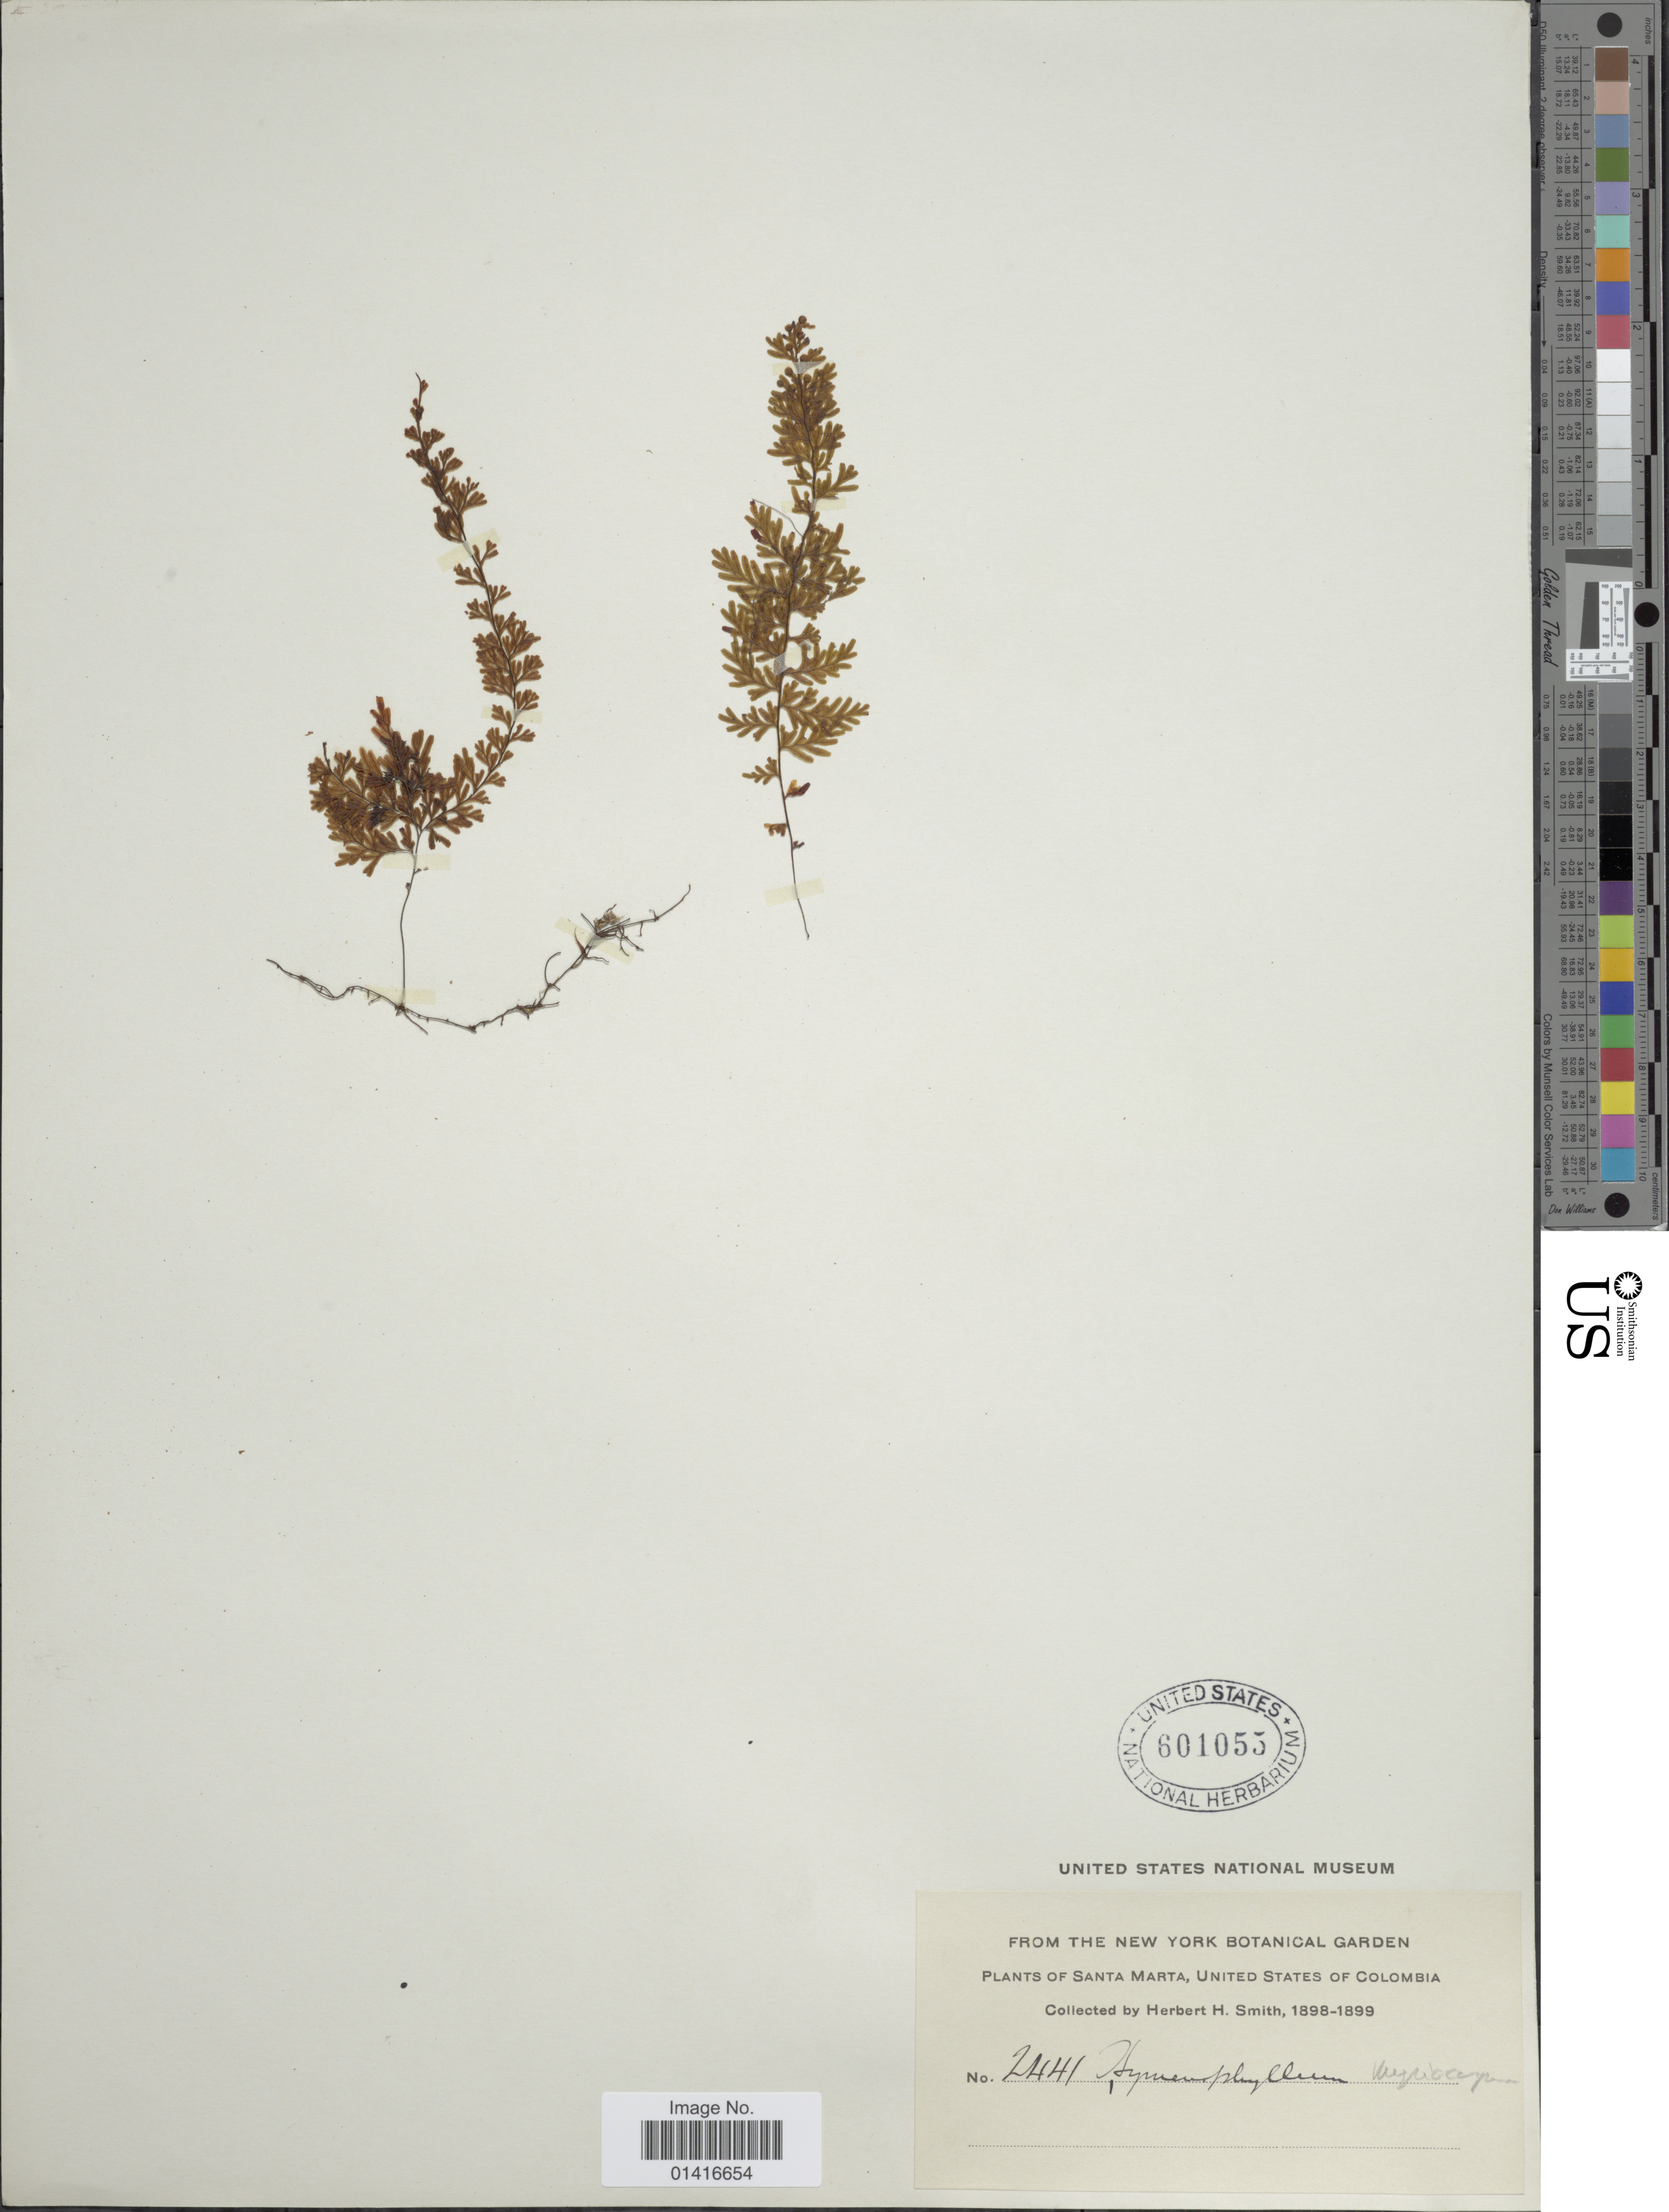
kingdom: Plantae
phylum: Tracheophyta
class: Polypodiopsida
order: Hymenophyllales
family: Hymenophyllaceae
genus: Hymenophyllum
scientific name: Hymenophyllum myriocarpum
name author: Hook.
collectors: Herbert H. Smith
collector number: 2441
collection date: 1898/1899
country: Colombia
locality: Santa Marta, United States of Colombia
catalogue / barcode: US 601055